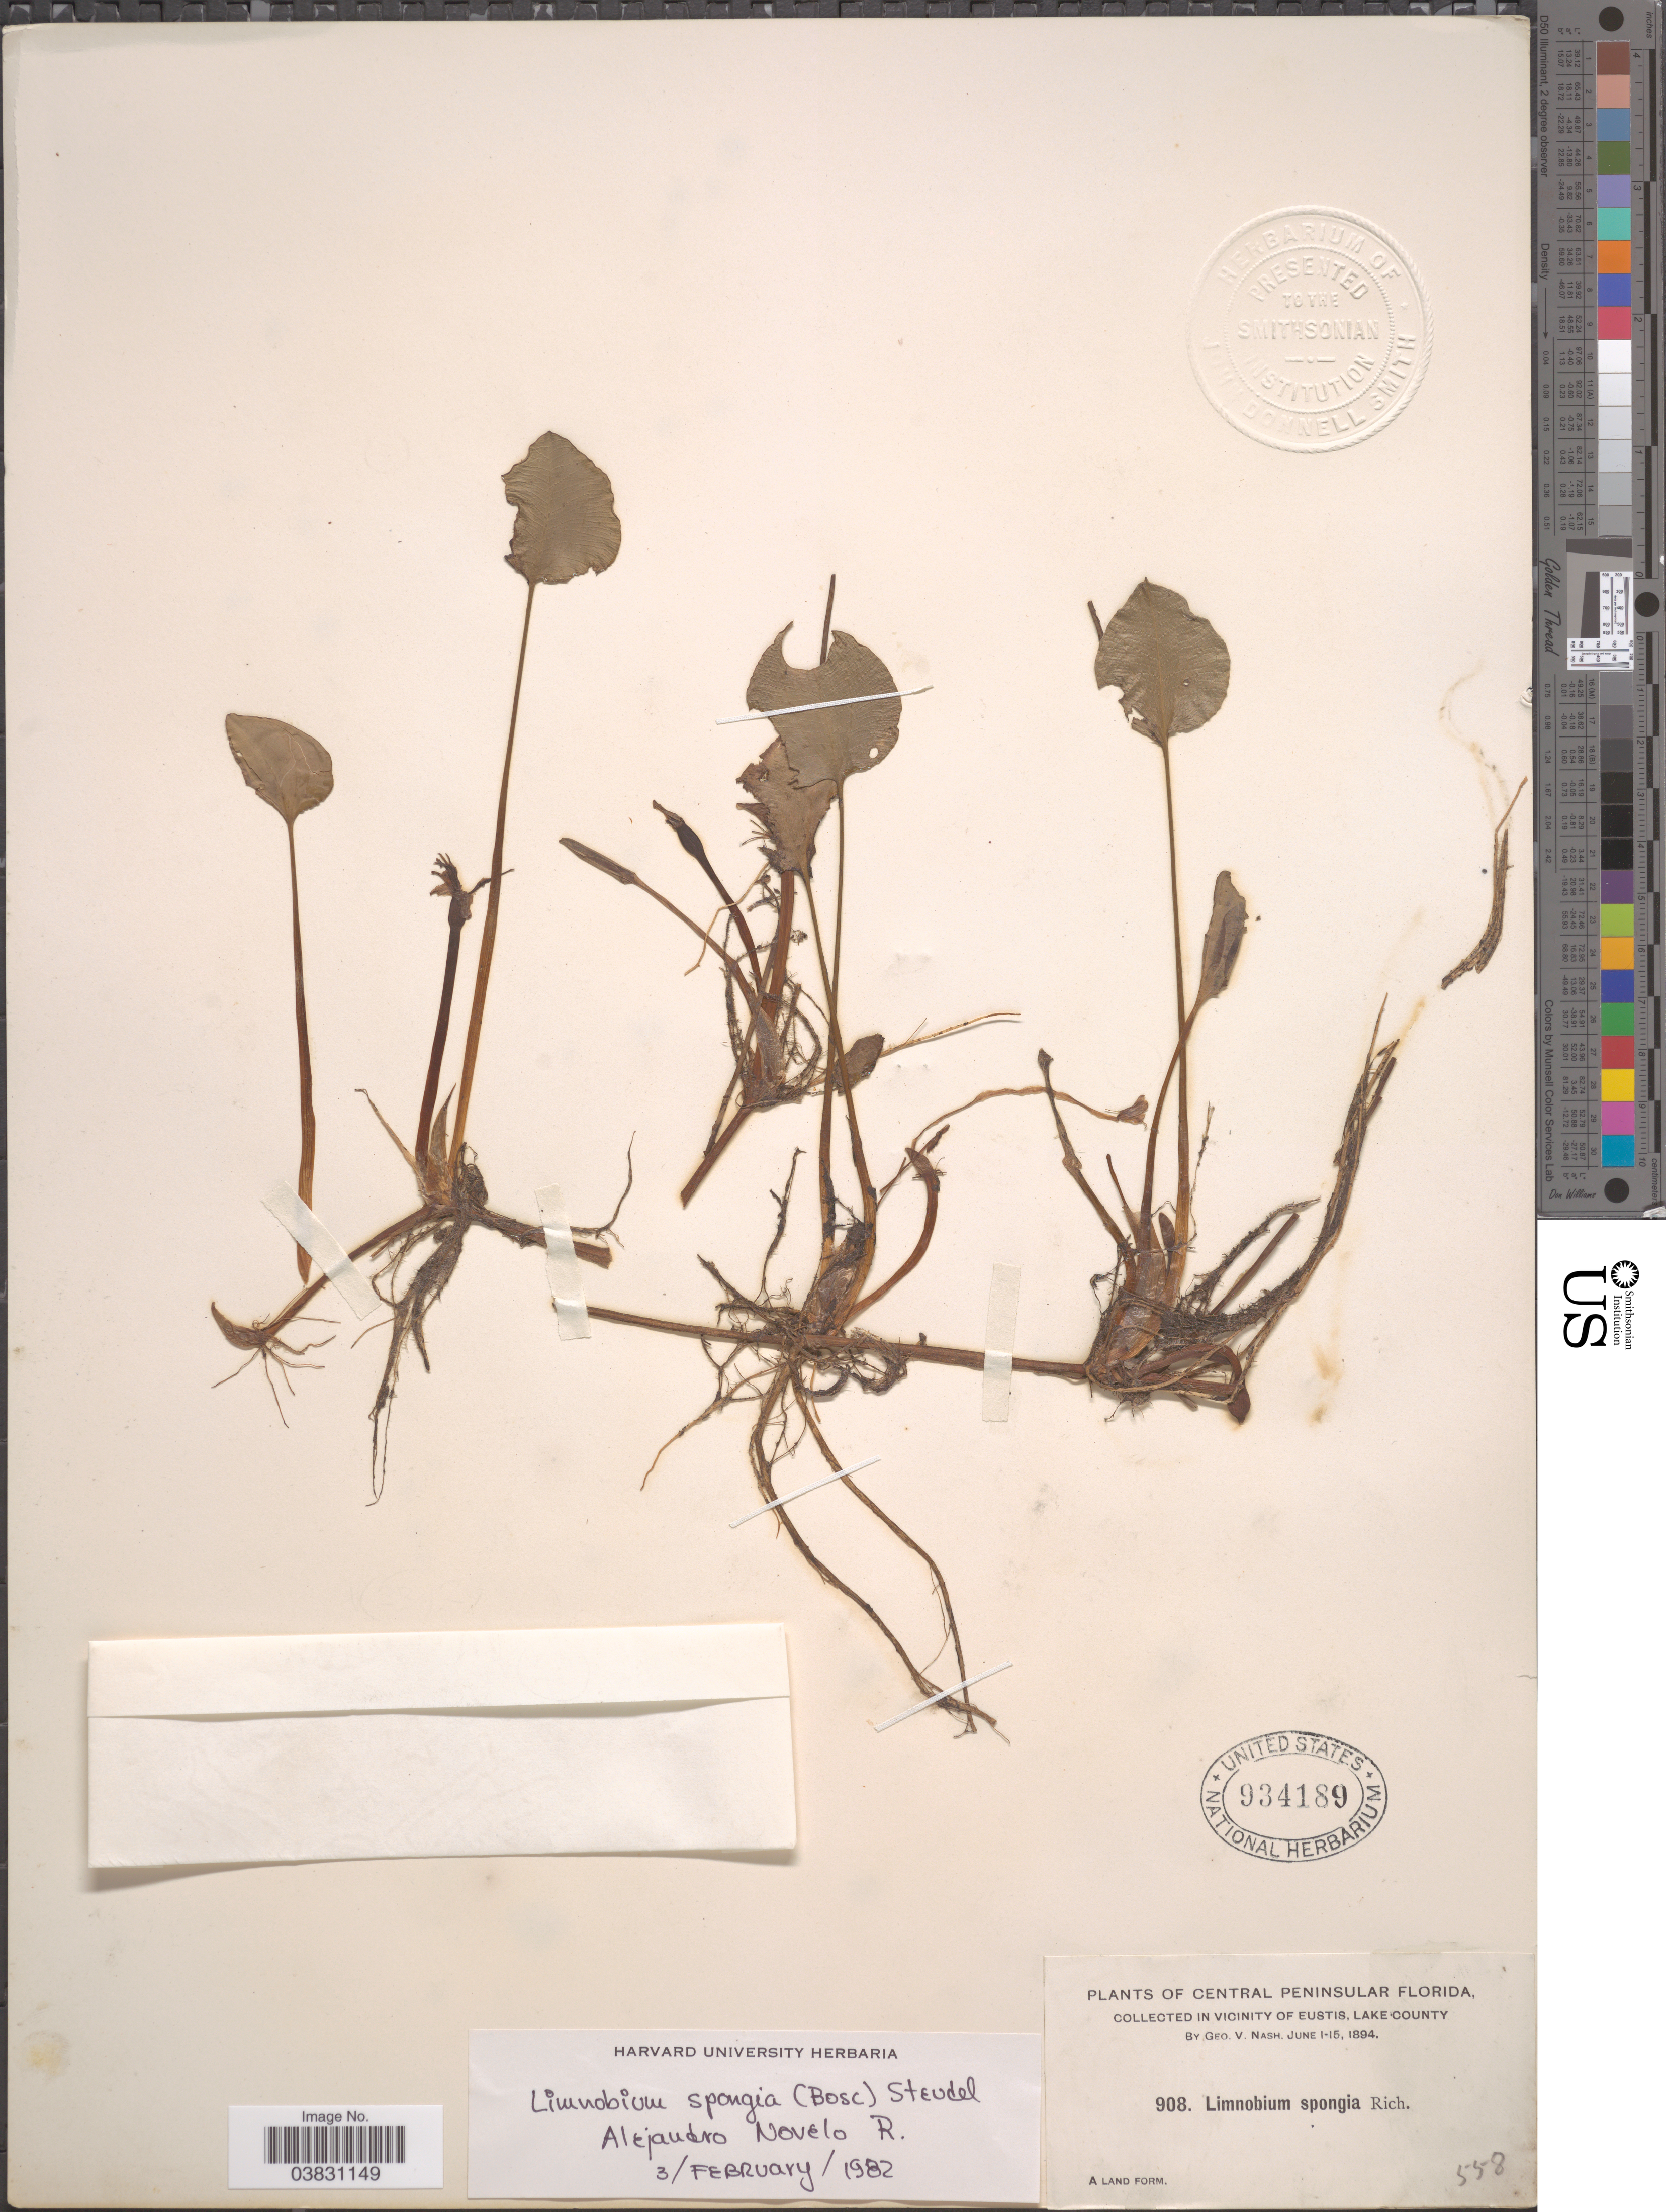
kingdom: Plantae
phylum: Tracheophyta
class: Liliopsida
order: Alismatales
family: Hydrocharitaceae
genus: Limnobium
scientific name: Limnobium spongia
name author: (Bosc) Rich. ex Steud.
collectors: G. V. Nash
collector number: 908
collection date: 1894-06-01/1894-06-15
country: United States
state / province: Florida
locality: Central Peninsular Florida. Vicinity of Eustis, Lake County.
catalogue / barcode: US 934189